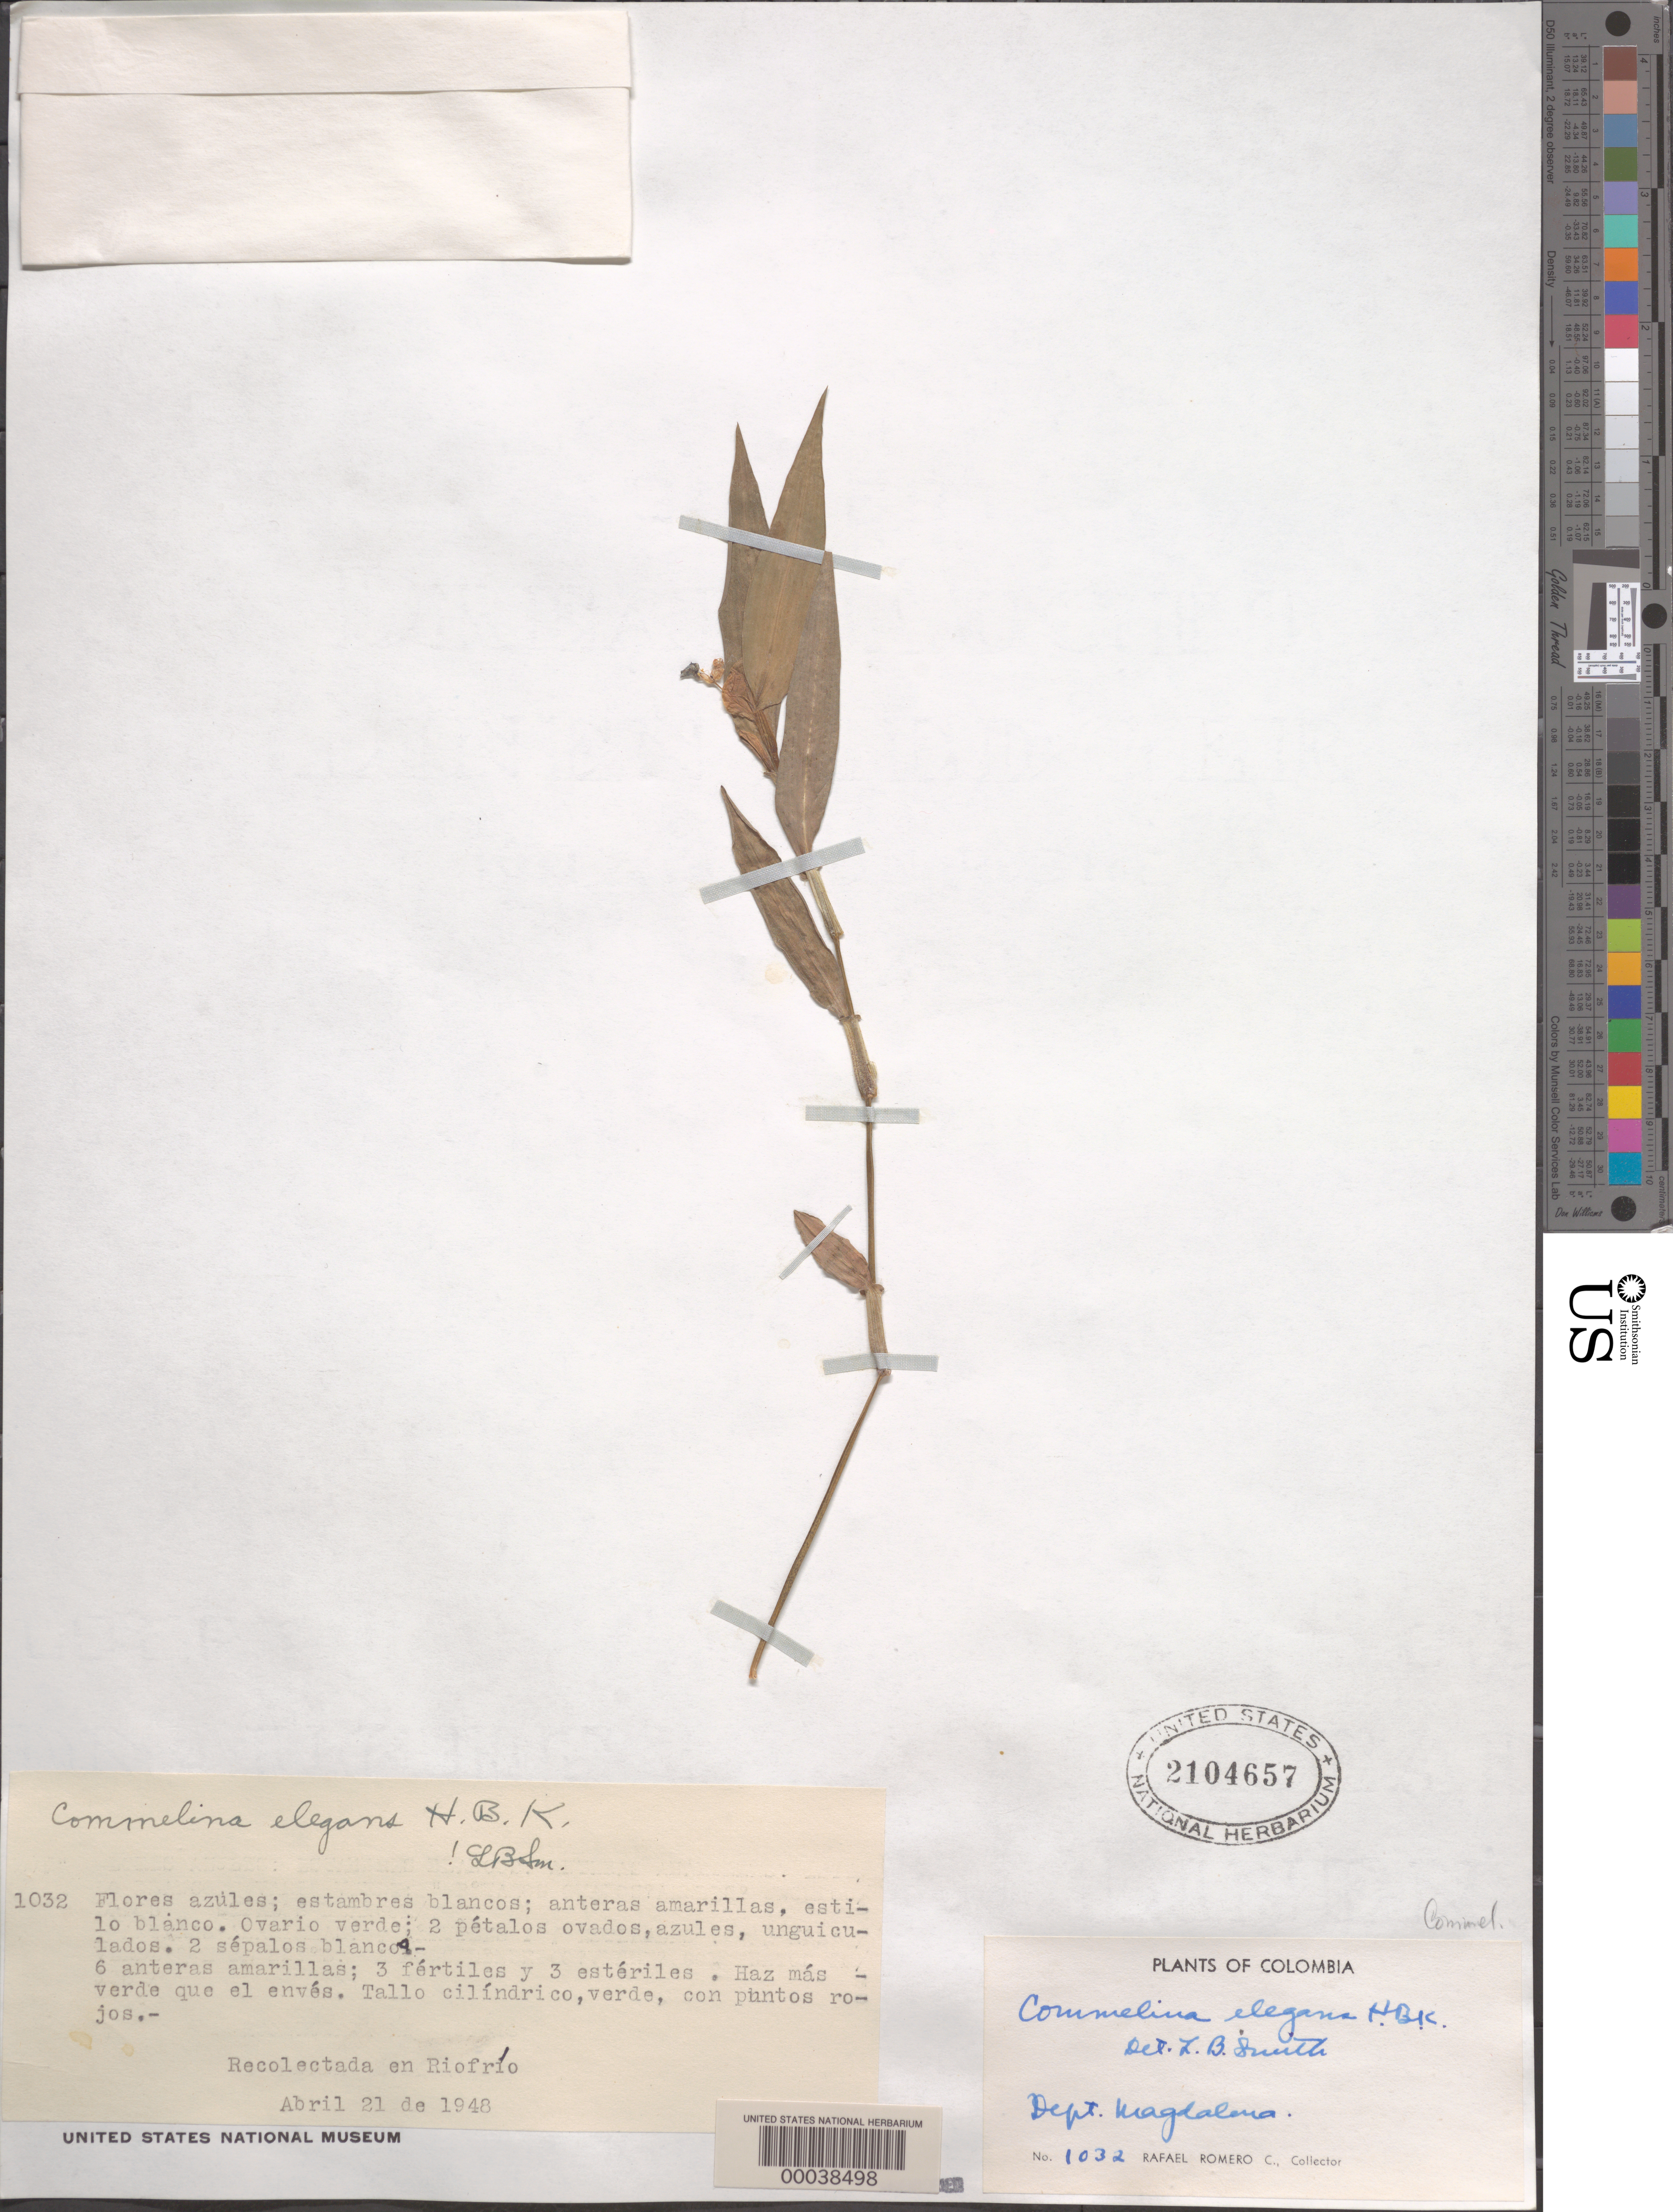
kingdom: Plantae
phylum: Tracheophyta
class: Liliopsida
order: Commelinales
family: Commelinaceae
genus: Commelina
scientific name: Commelina erecta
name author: L.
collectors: R. Romero Castañeda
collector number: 1032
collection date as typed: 21 Apr 1948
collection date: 1948-04-21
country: Colombia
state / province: Magdalena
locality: Riof Rio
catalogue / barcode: US 2104657